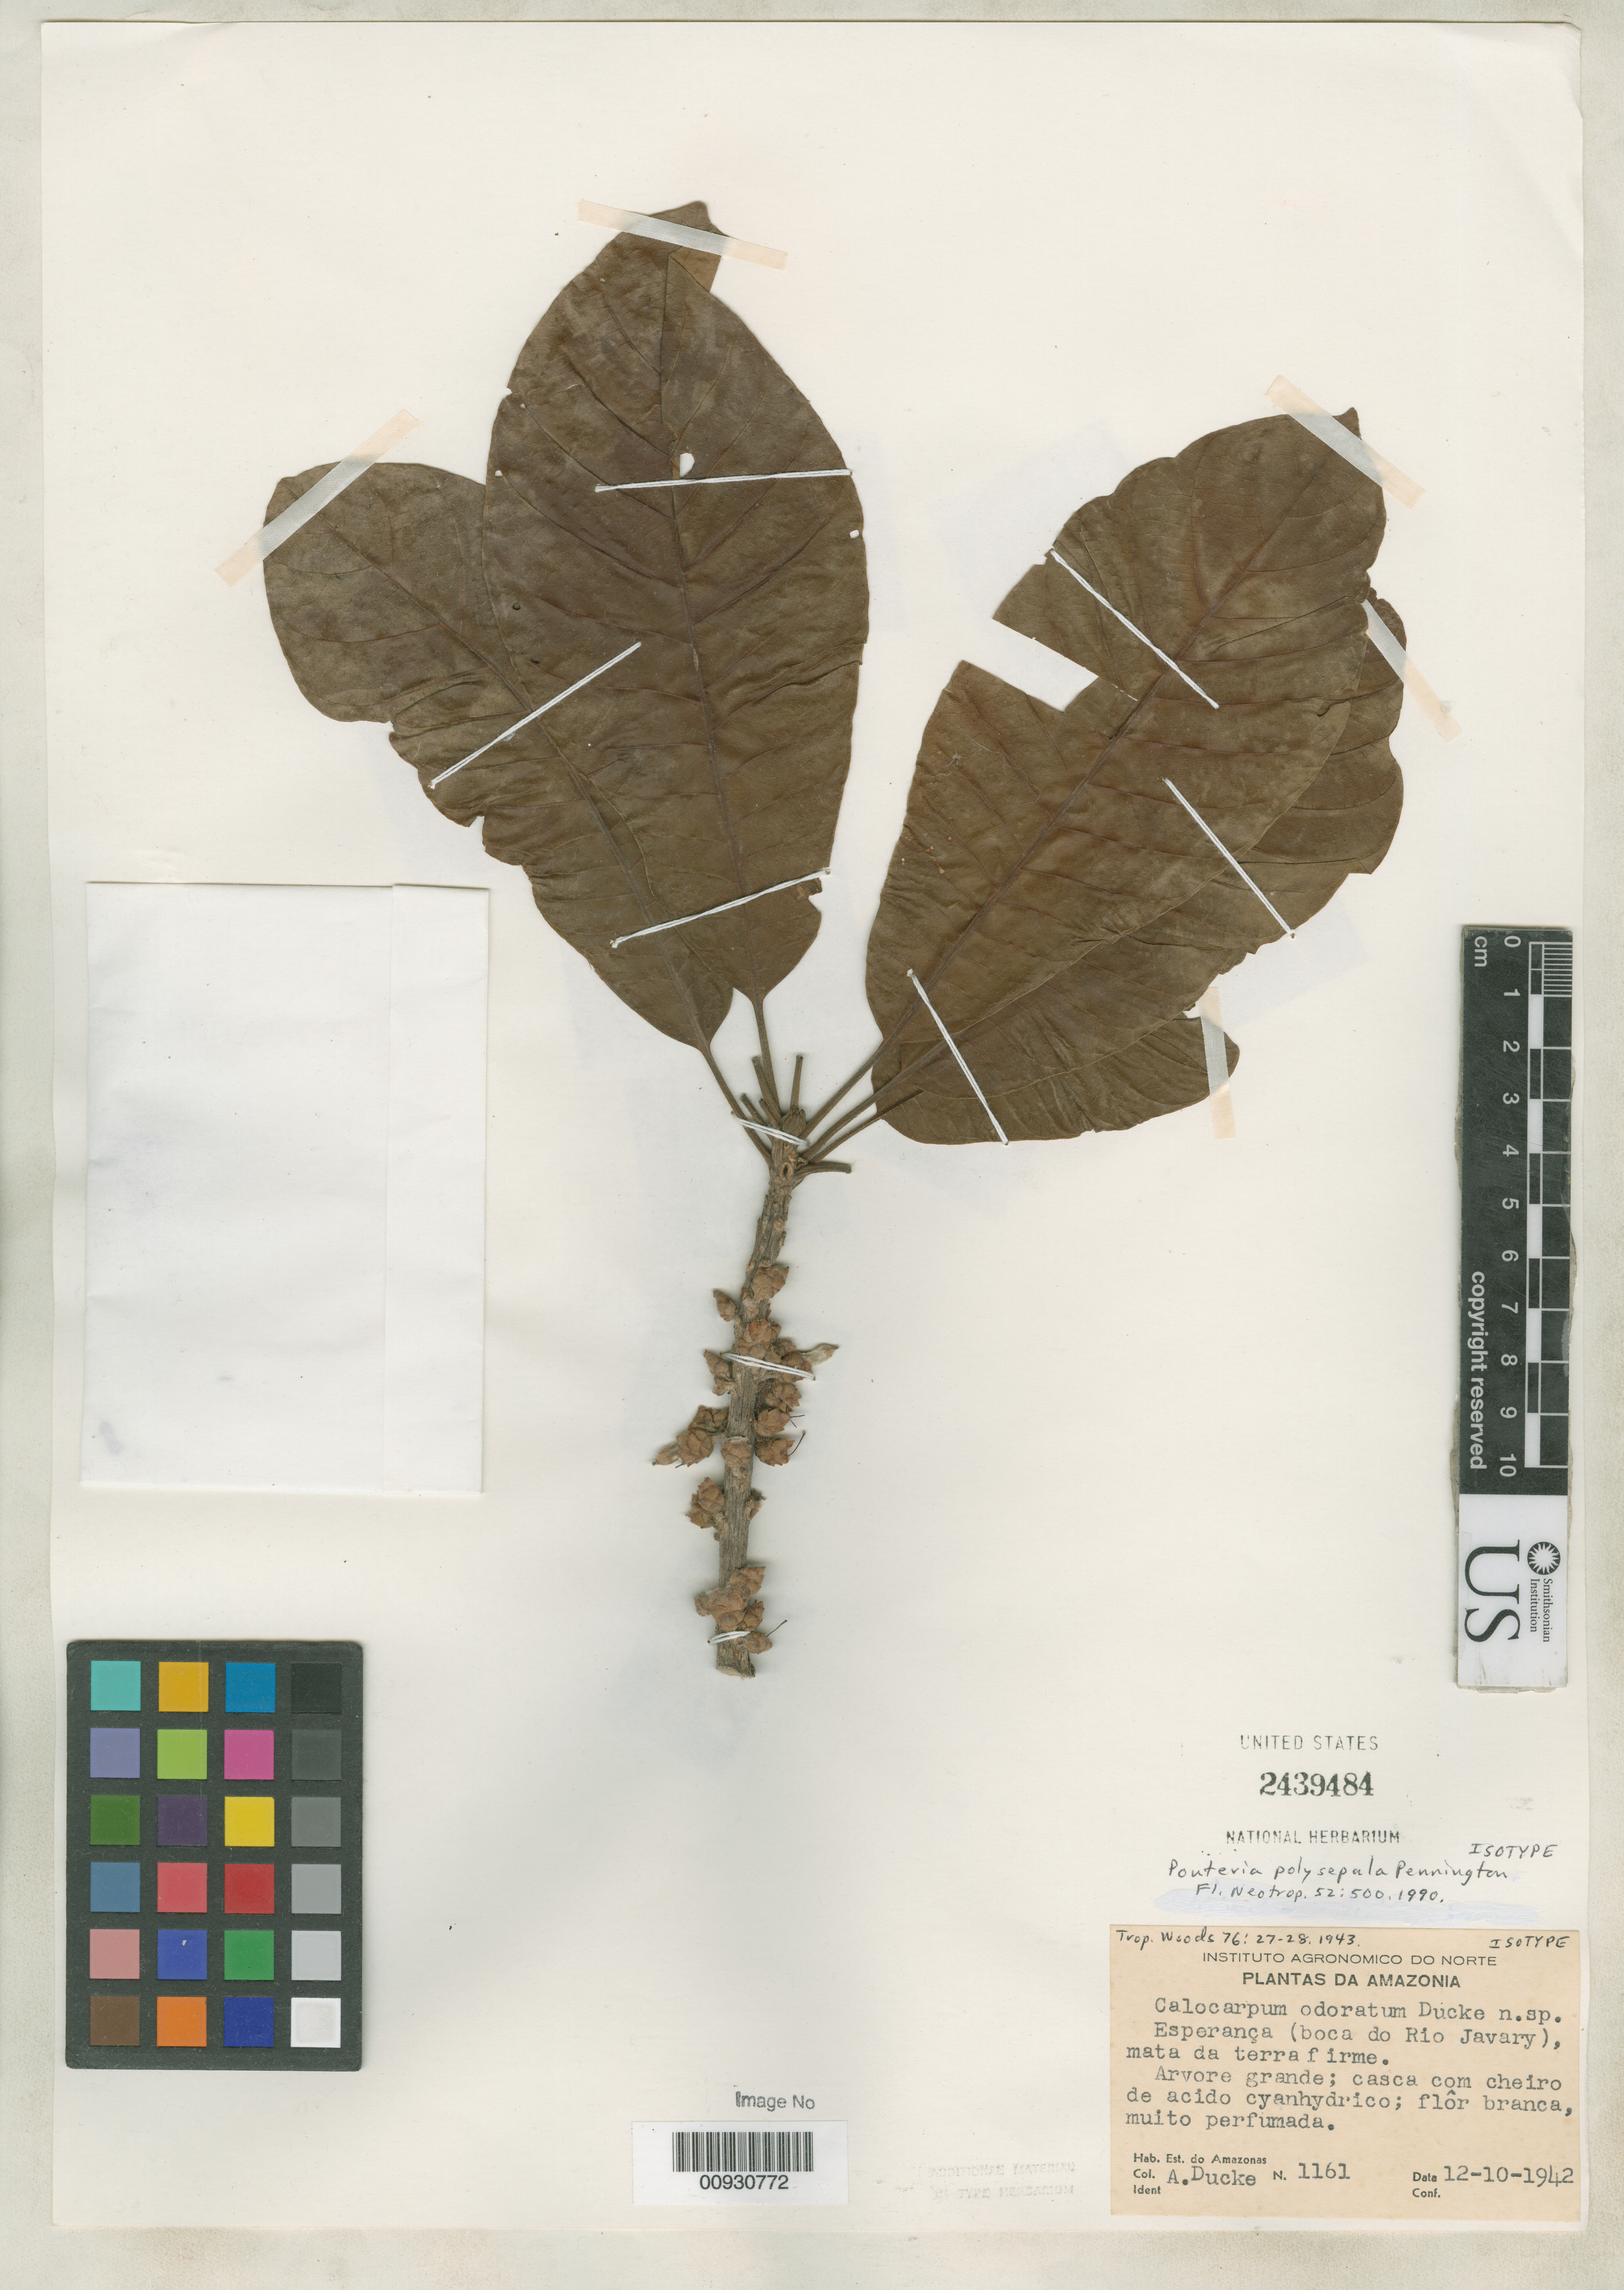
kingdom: Plantae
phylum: Tracheophyta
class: Magnoliopsida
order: Ericales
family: Sapotaceae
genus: Calocarpum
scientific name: Calocarpum odoratum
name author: Ducke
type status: Isotype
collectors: A. Ducke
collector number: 1161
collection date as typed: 12-10-1942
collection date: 1942-10-12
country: Brazil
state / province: Amazonas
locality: Esperança, mouth of Rio Javary.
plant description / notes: Also a type of Pouteria polysepala Pennington.; Nom. nov. for Calocarpum odoratum Ducke, non Pouteria odorata Lundell.; Also a type of and filed in type collection as Calocarpum odoratum Ducke.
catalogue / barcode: US 2439484